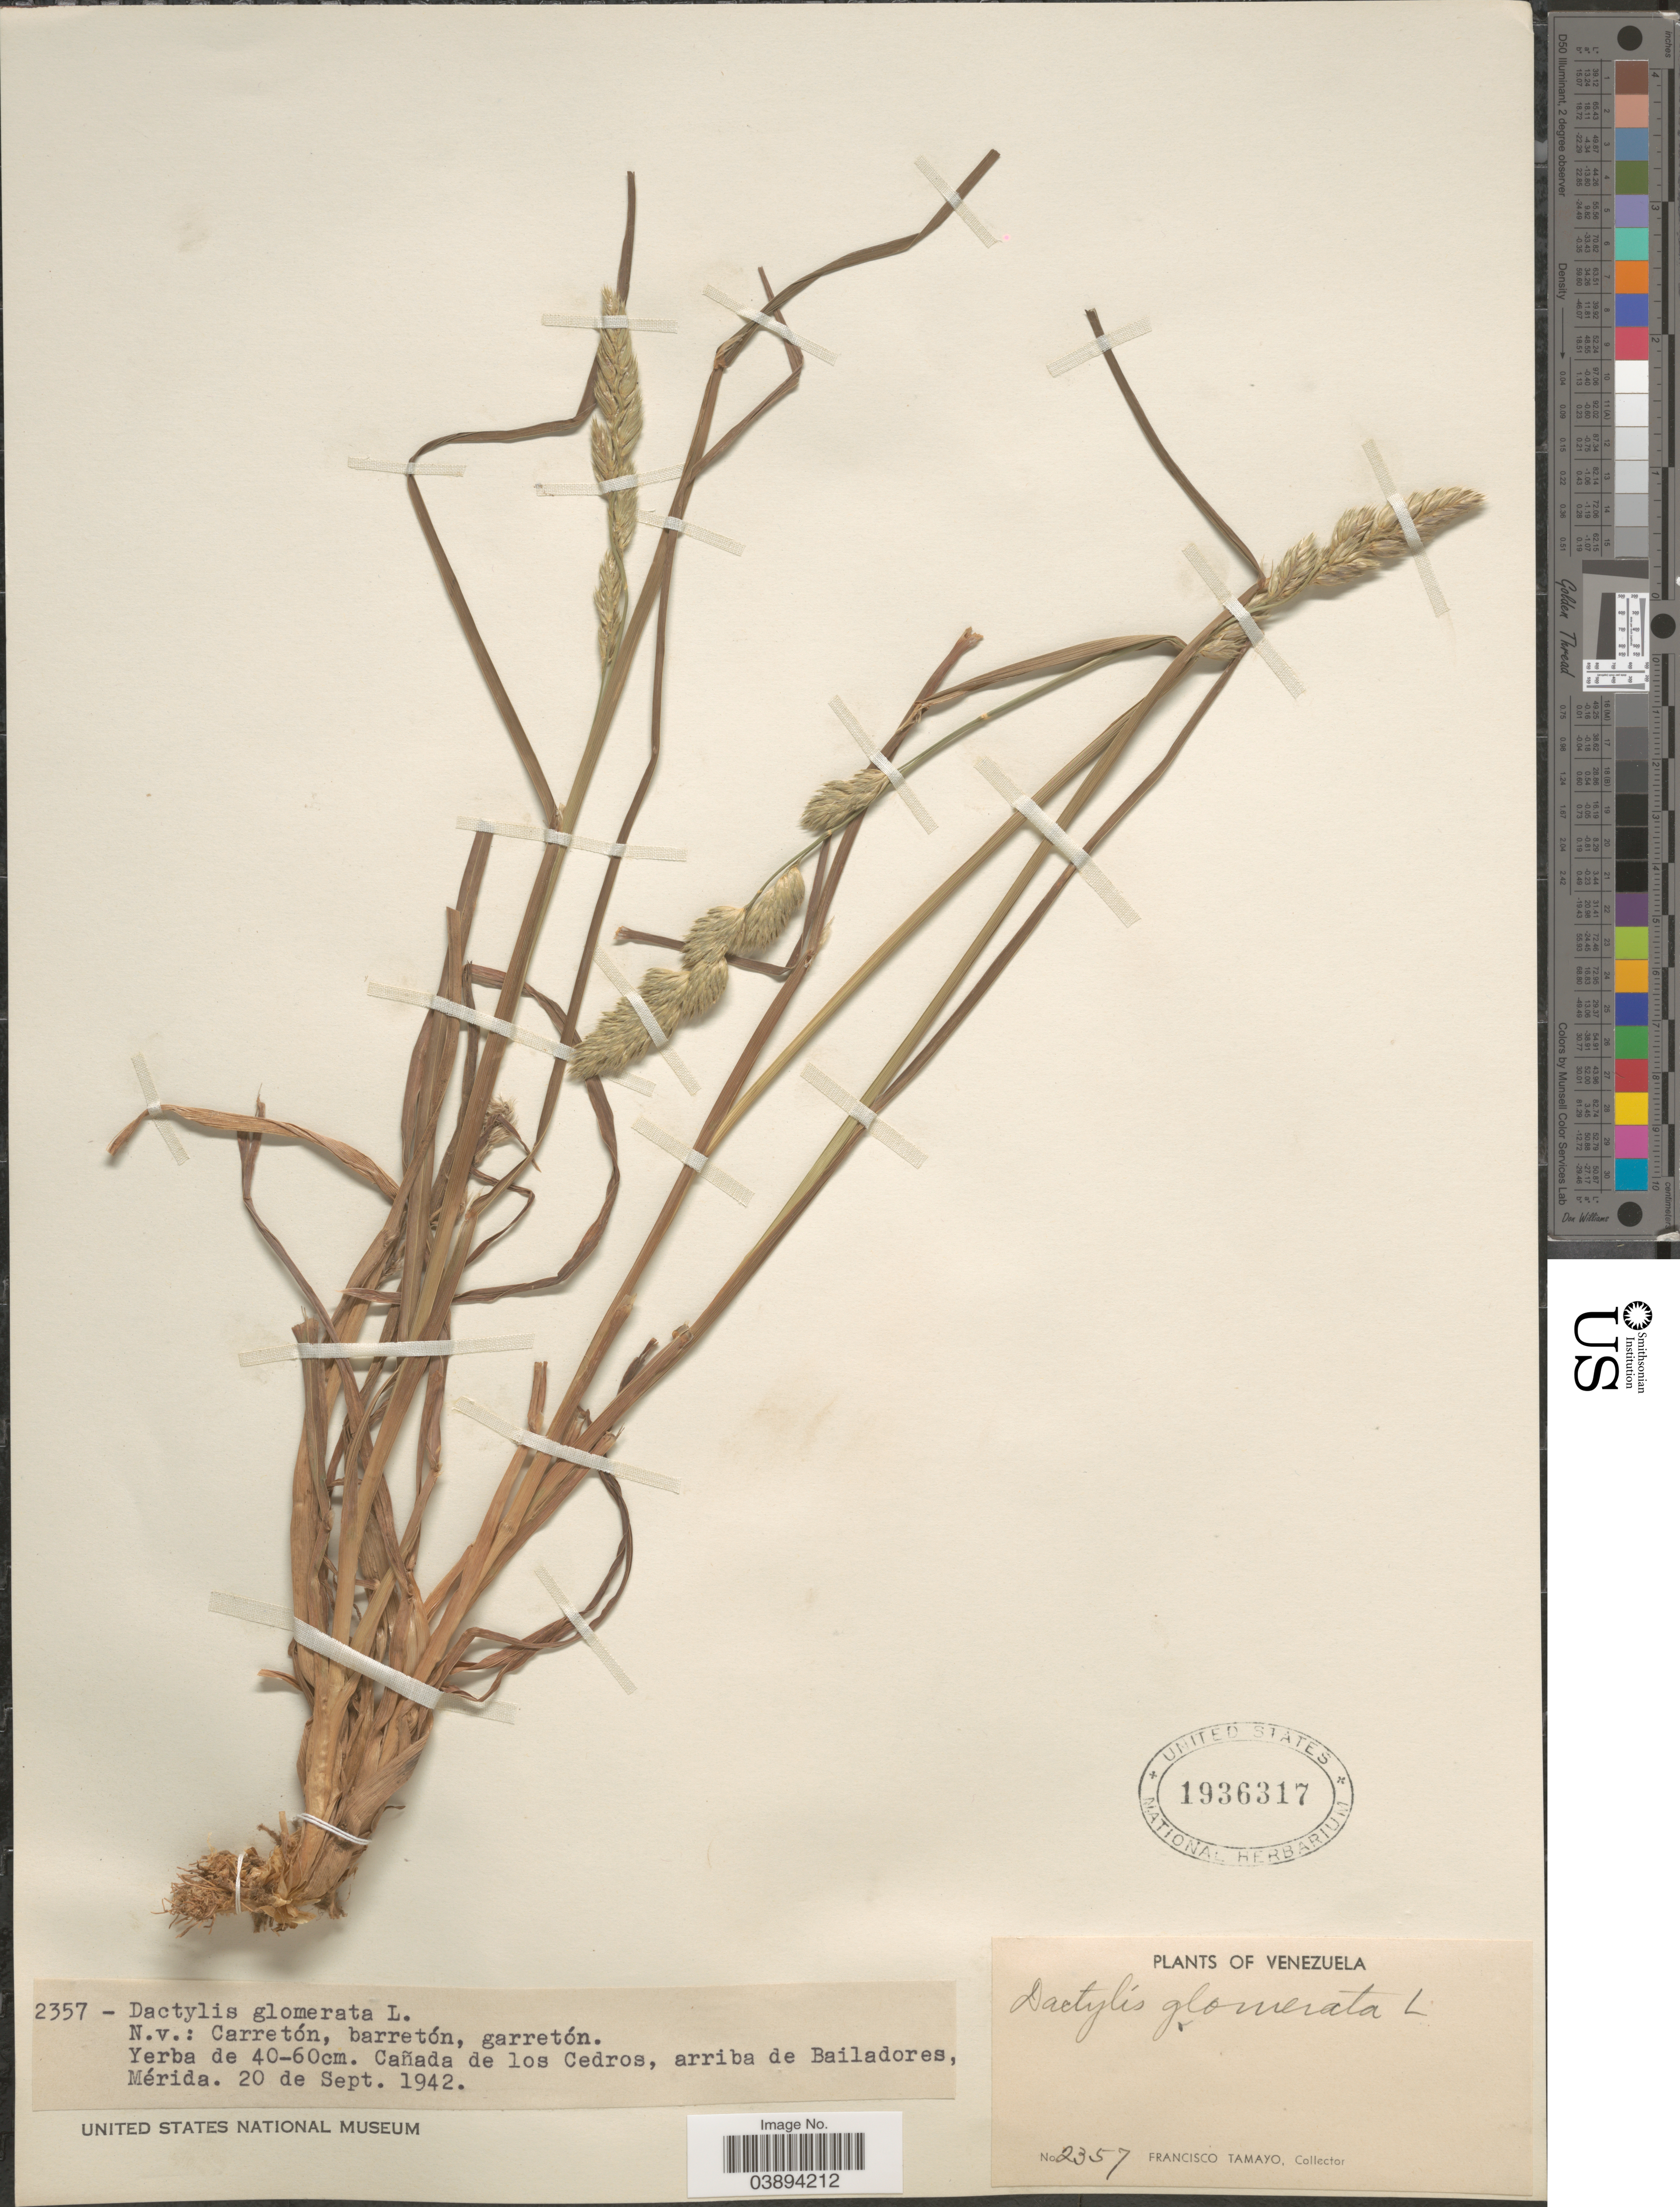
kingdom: Plantae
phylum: Tracheophyta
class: Liliopsida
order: Poales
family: Poaceae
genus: Dactylis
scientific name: Dactylis glomerata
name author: L.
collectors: F. Tamayo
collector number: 2357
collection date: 1942-09-20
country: Venezuela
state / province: Merida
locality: Cañada de los Cedros, arriba de Bailadores.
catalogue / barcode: US 1936317